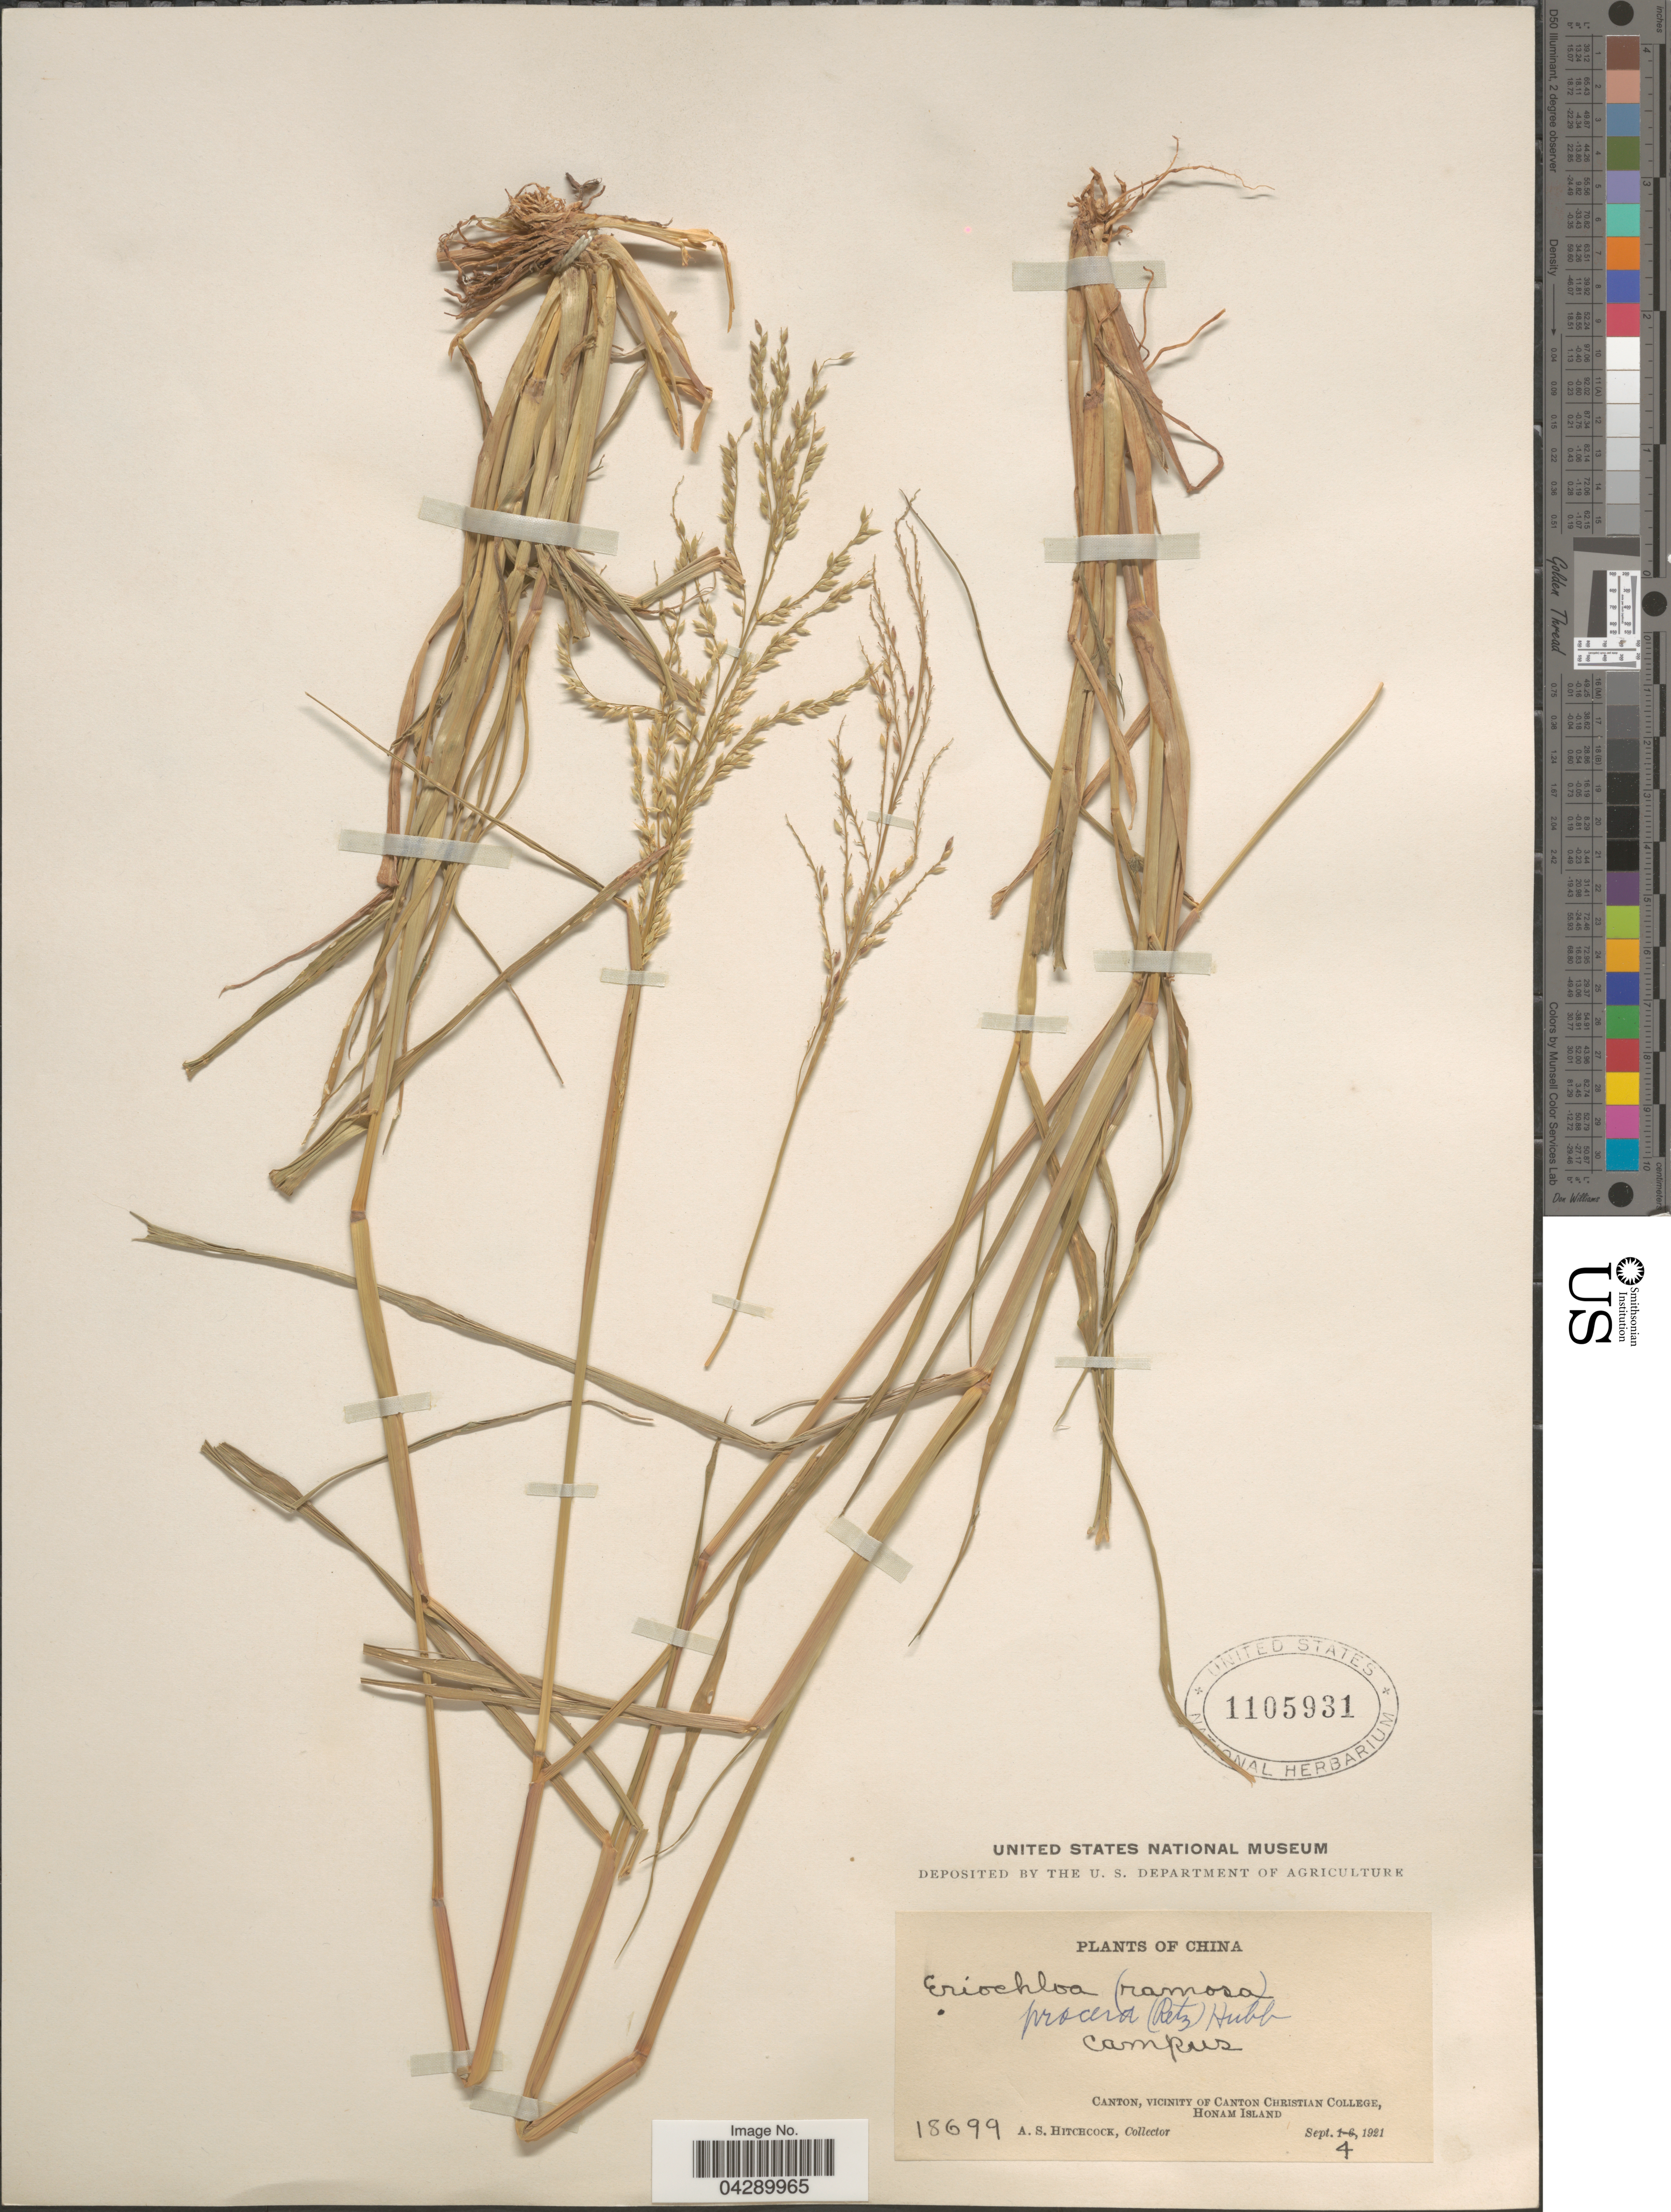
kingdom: Plantae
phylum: Tracheophyta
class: Liliopsida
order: Poales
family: Poaceae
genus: Eriochloa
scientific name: Eriochloa procera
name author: (Retz.) C.E. Hubb.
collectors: A. S. Hitchcock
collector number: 18699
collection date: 1921-09-04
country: China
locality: Campus. Canton, vicinity of Canton Christian College, Honam Island.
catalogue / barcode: US 1105931